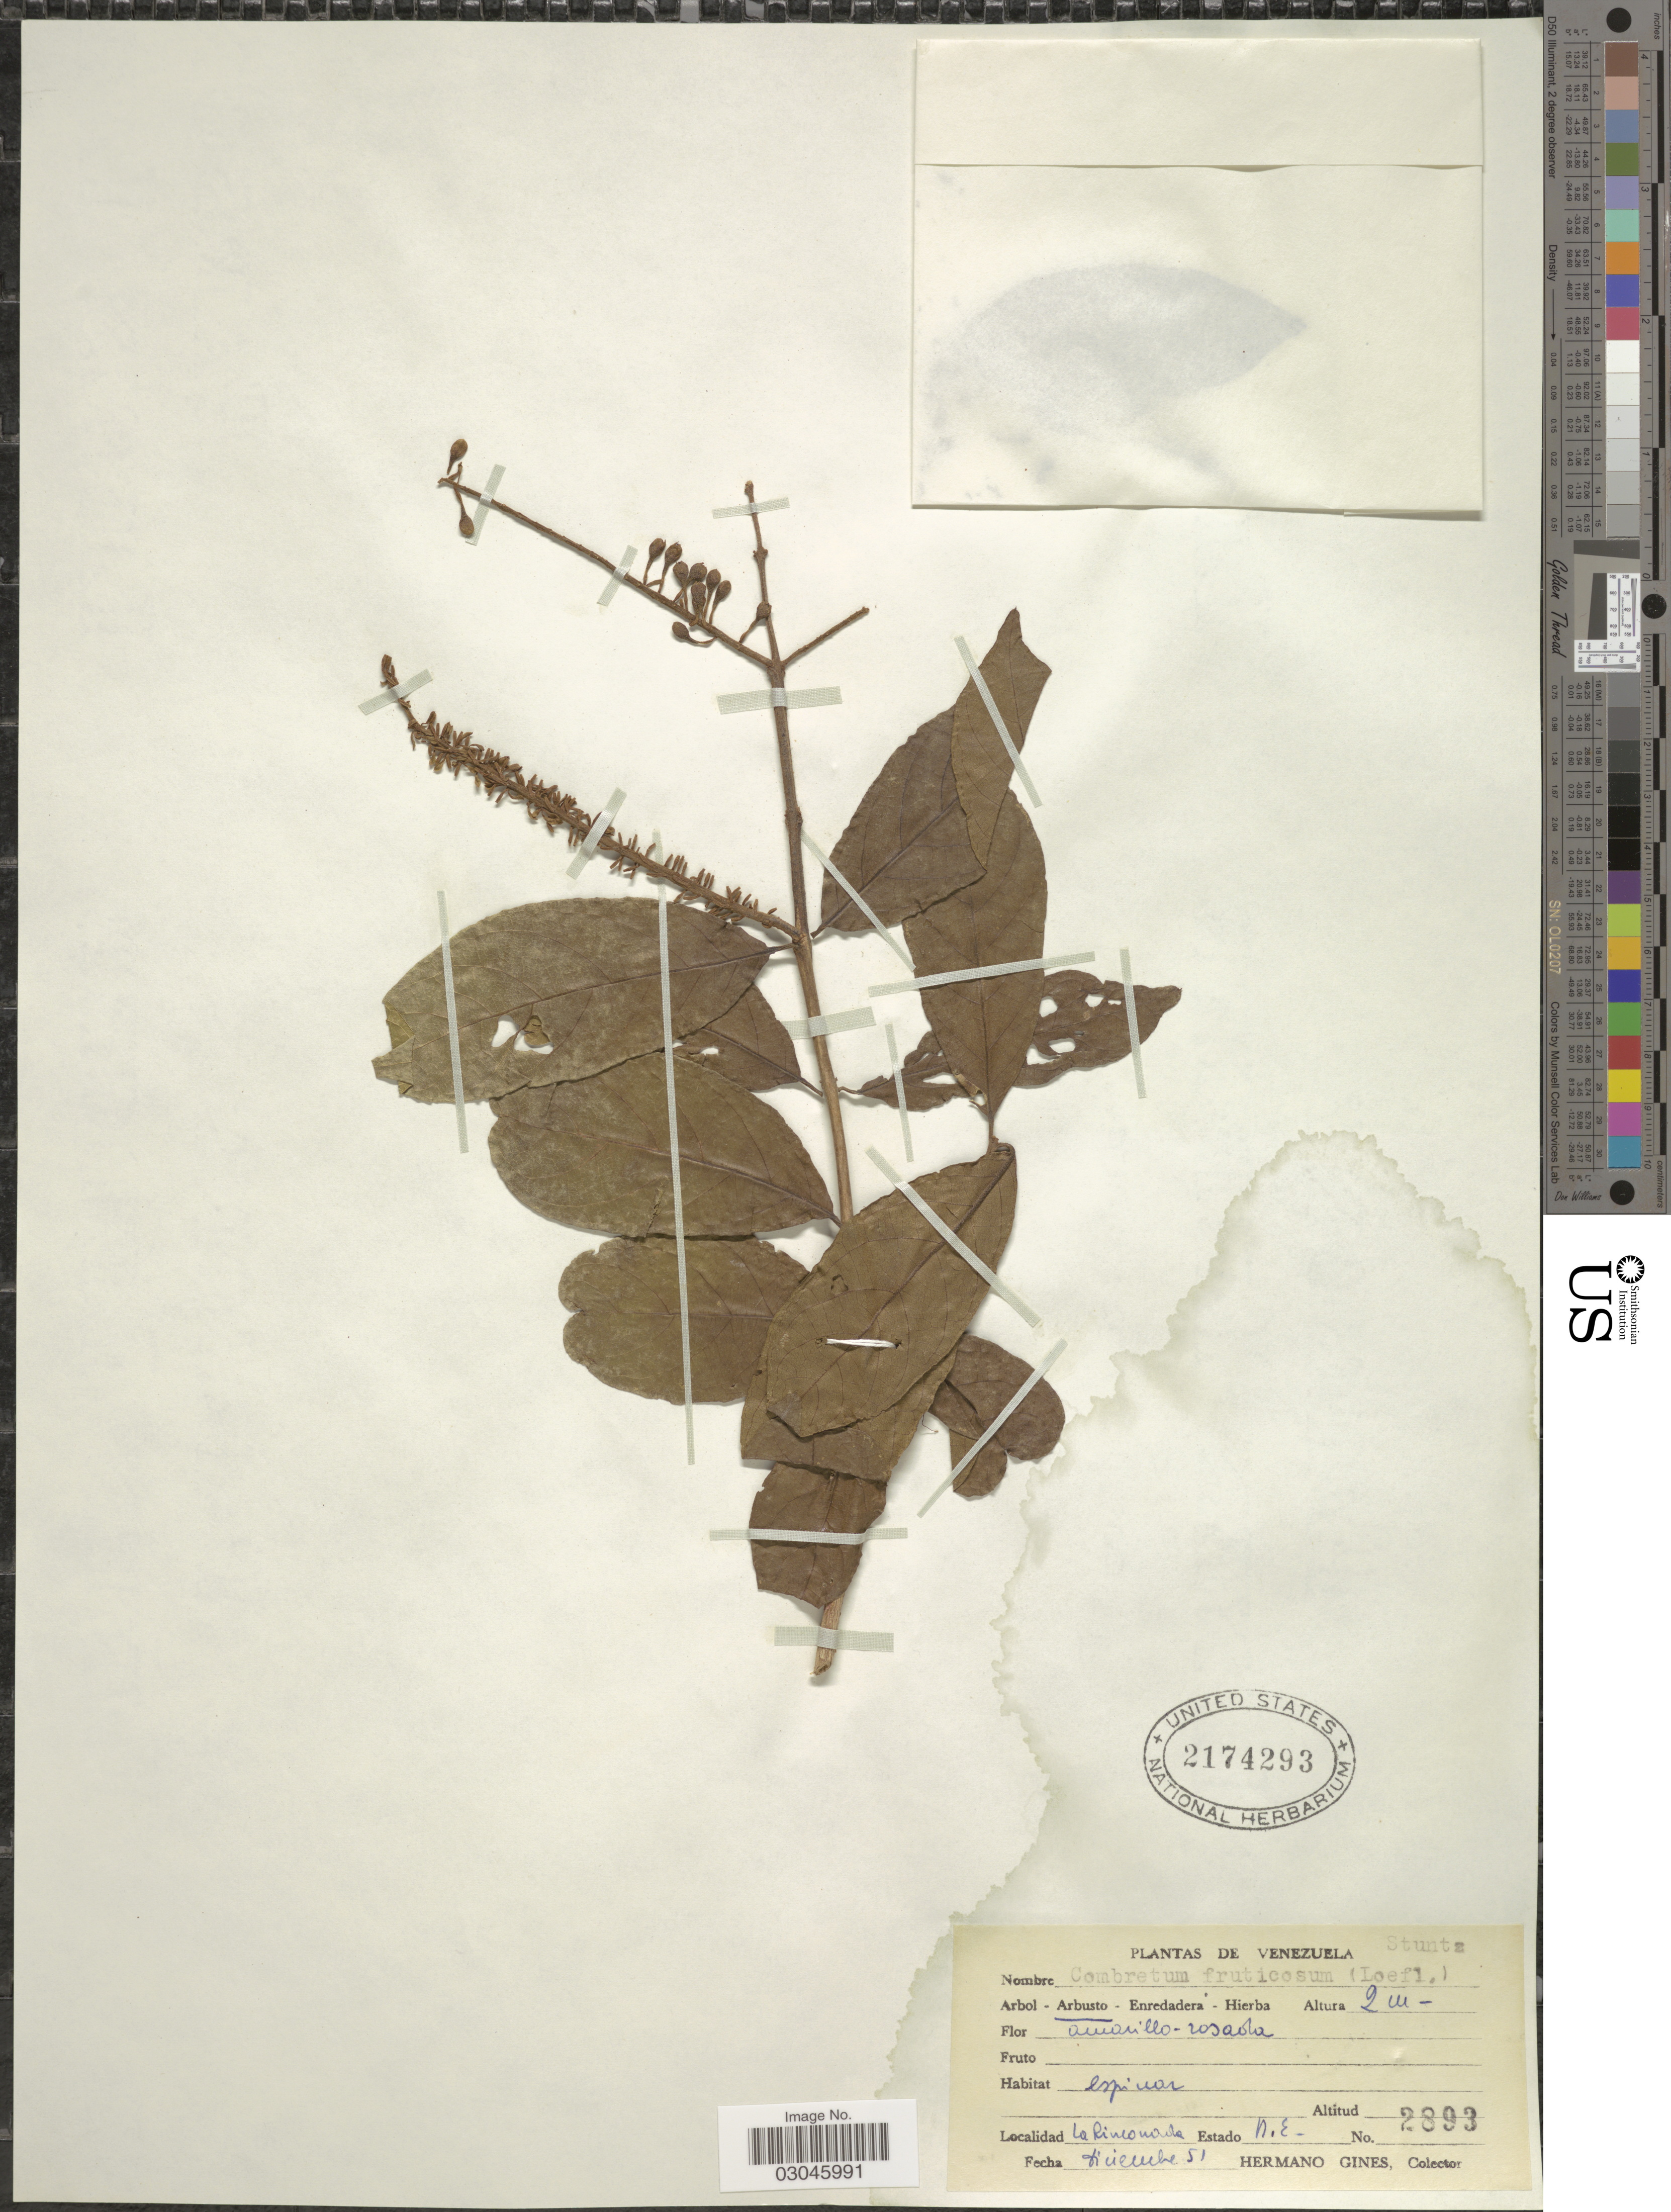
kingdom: Plantae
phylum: Tracheophyta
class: Magnoliopsida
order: Myrtales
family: Combretaceae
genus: Combretum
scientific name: Combretum fruticosum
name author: (Loefl.) Stuntz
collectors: Bro. Gines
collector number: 2893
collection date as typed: Transcribed d/m/y: /12/51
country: Venezuela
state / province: Nueva Esparta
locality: La Rincomada.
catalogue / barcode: US 2174293